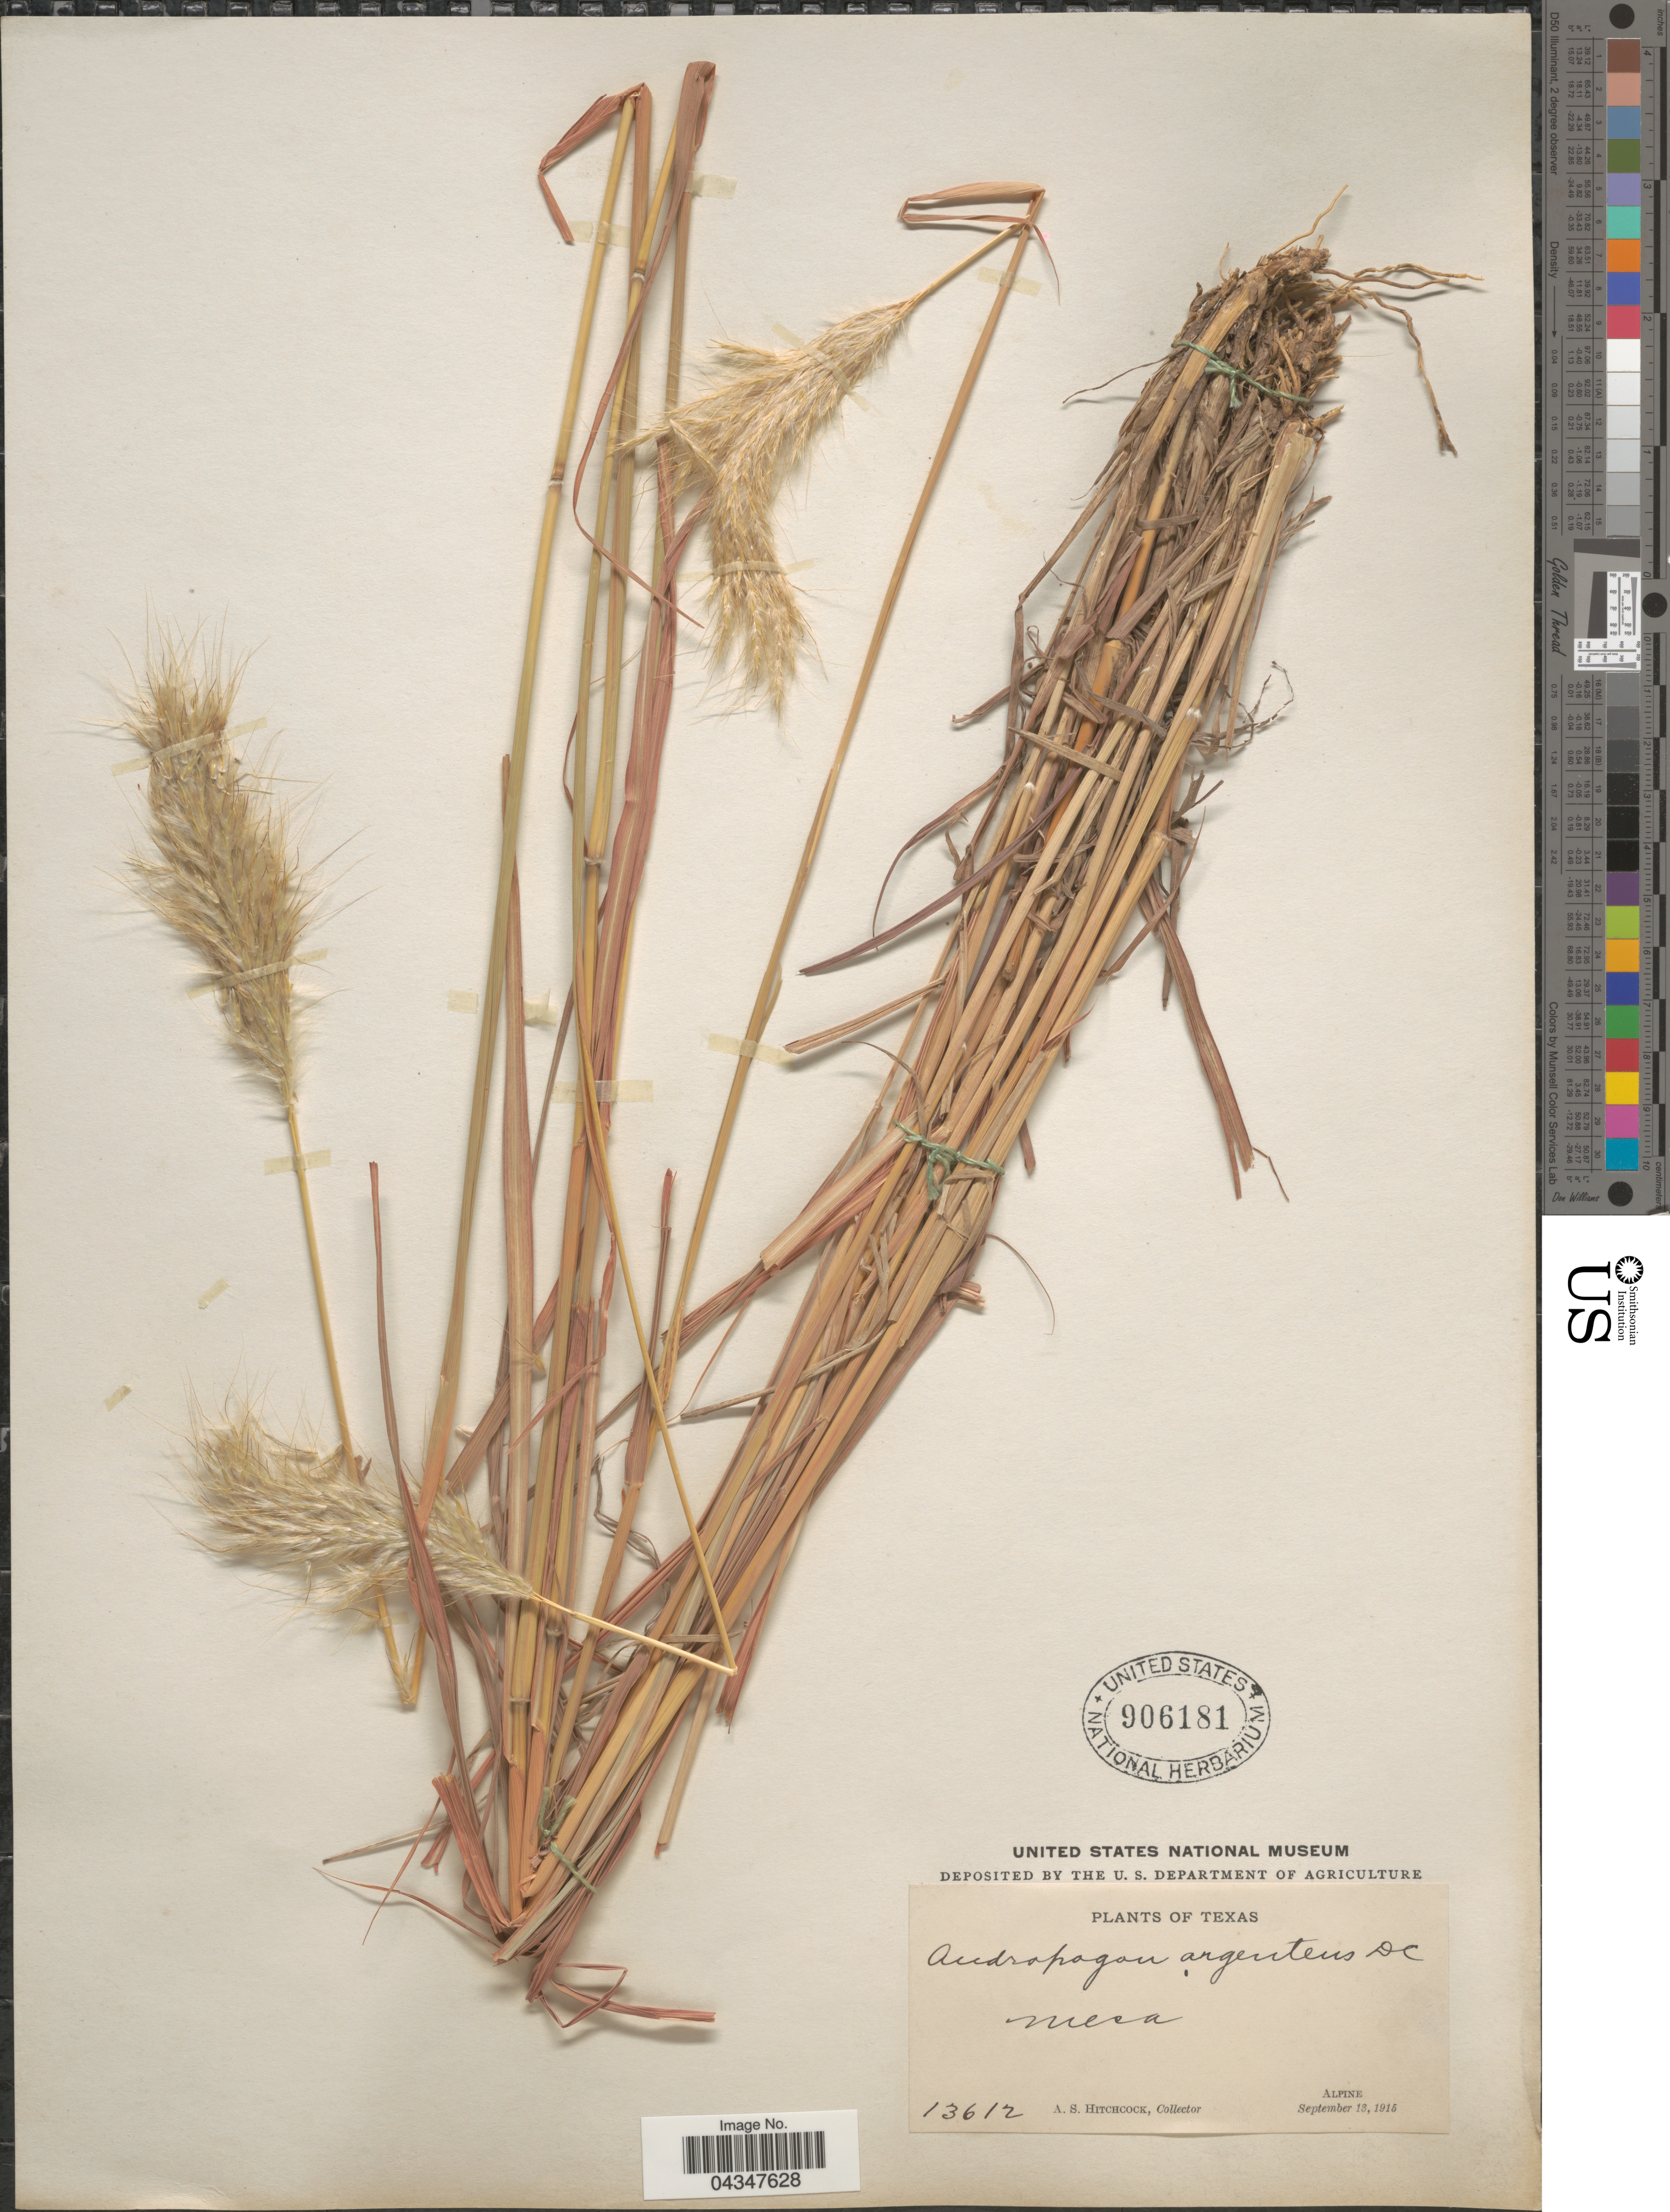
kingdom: Plantae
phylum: Tracheophyta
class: Liliopsida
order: Poales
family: Poaceae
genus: Bothriochloa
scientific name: Bothriochloa barbinodis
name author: (Lag.) Herter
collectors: A. S. Hitchcock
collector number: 13612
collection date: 1915-09-13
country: United States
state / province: Texas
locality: Mesa. Alpine.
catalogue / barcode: US 906181